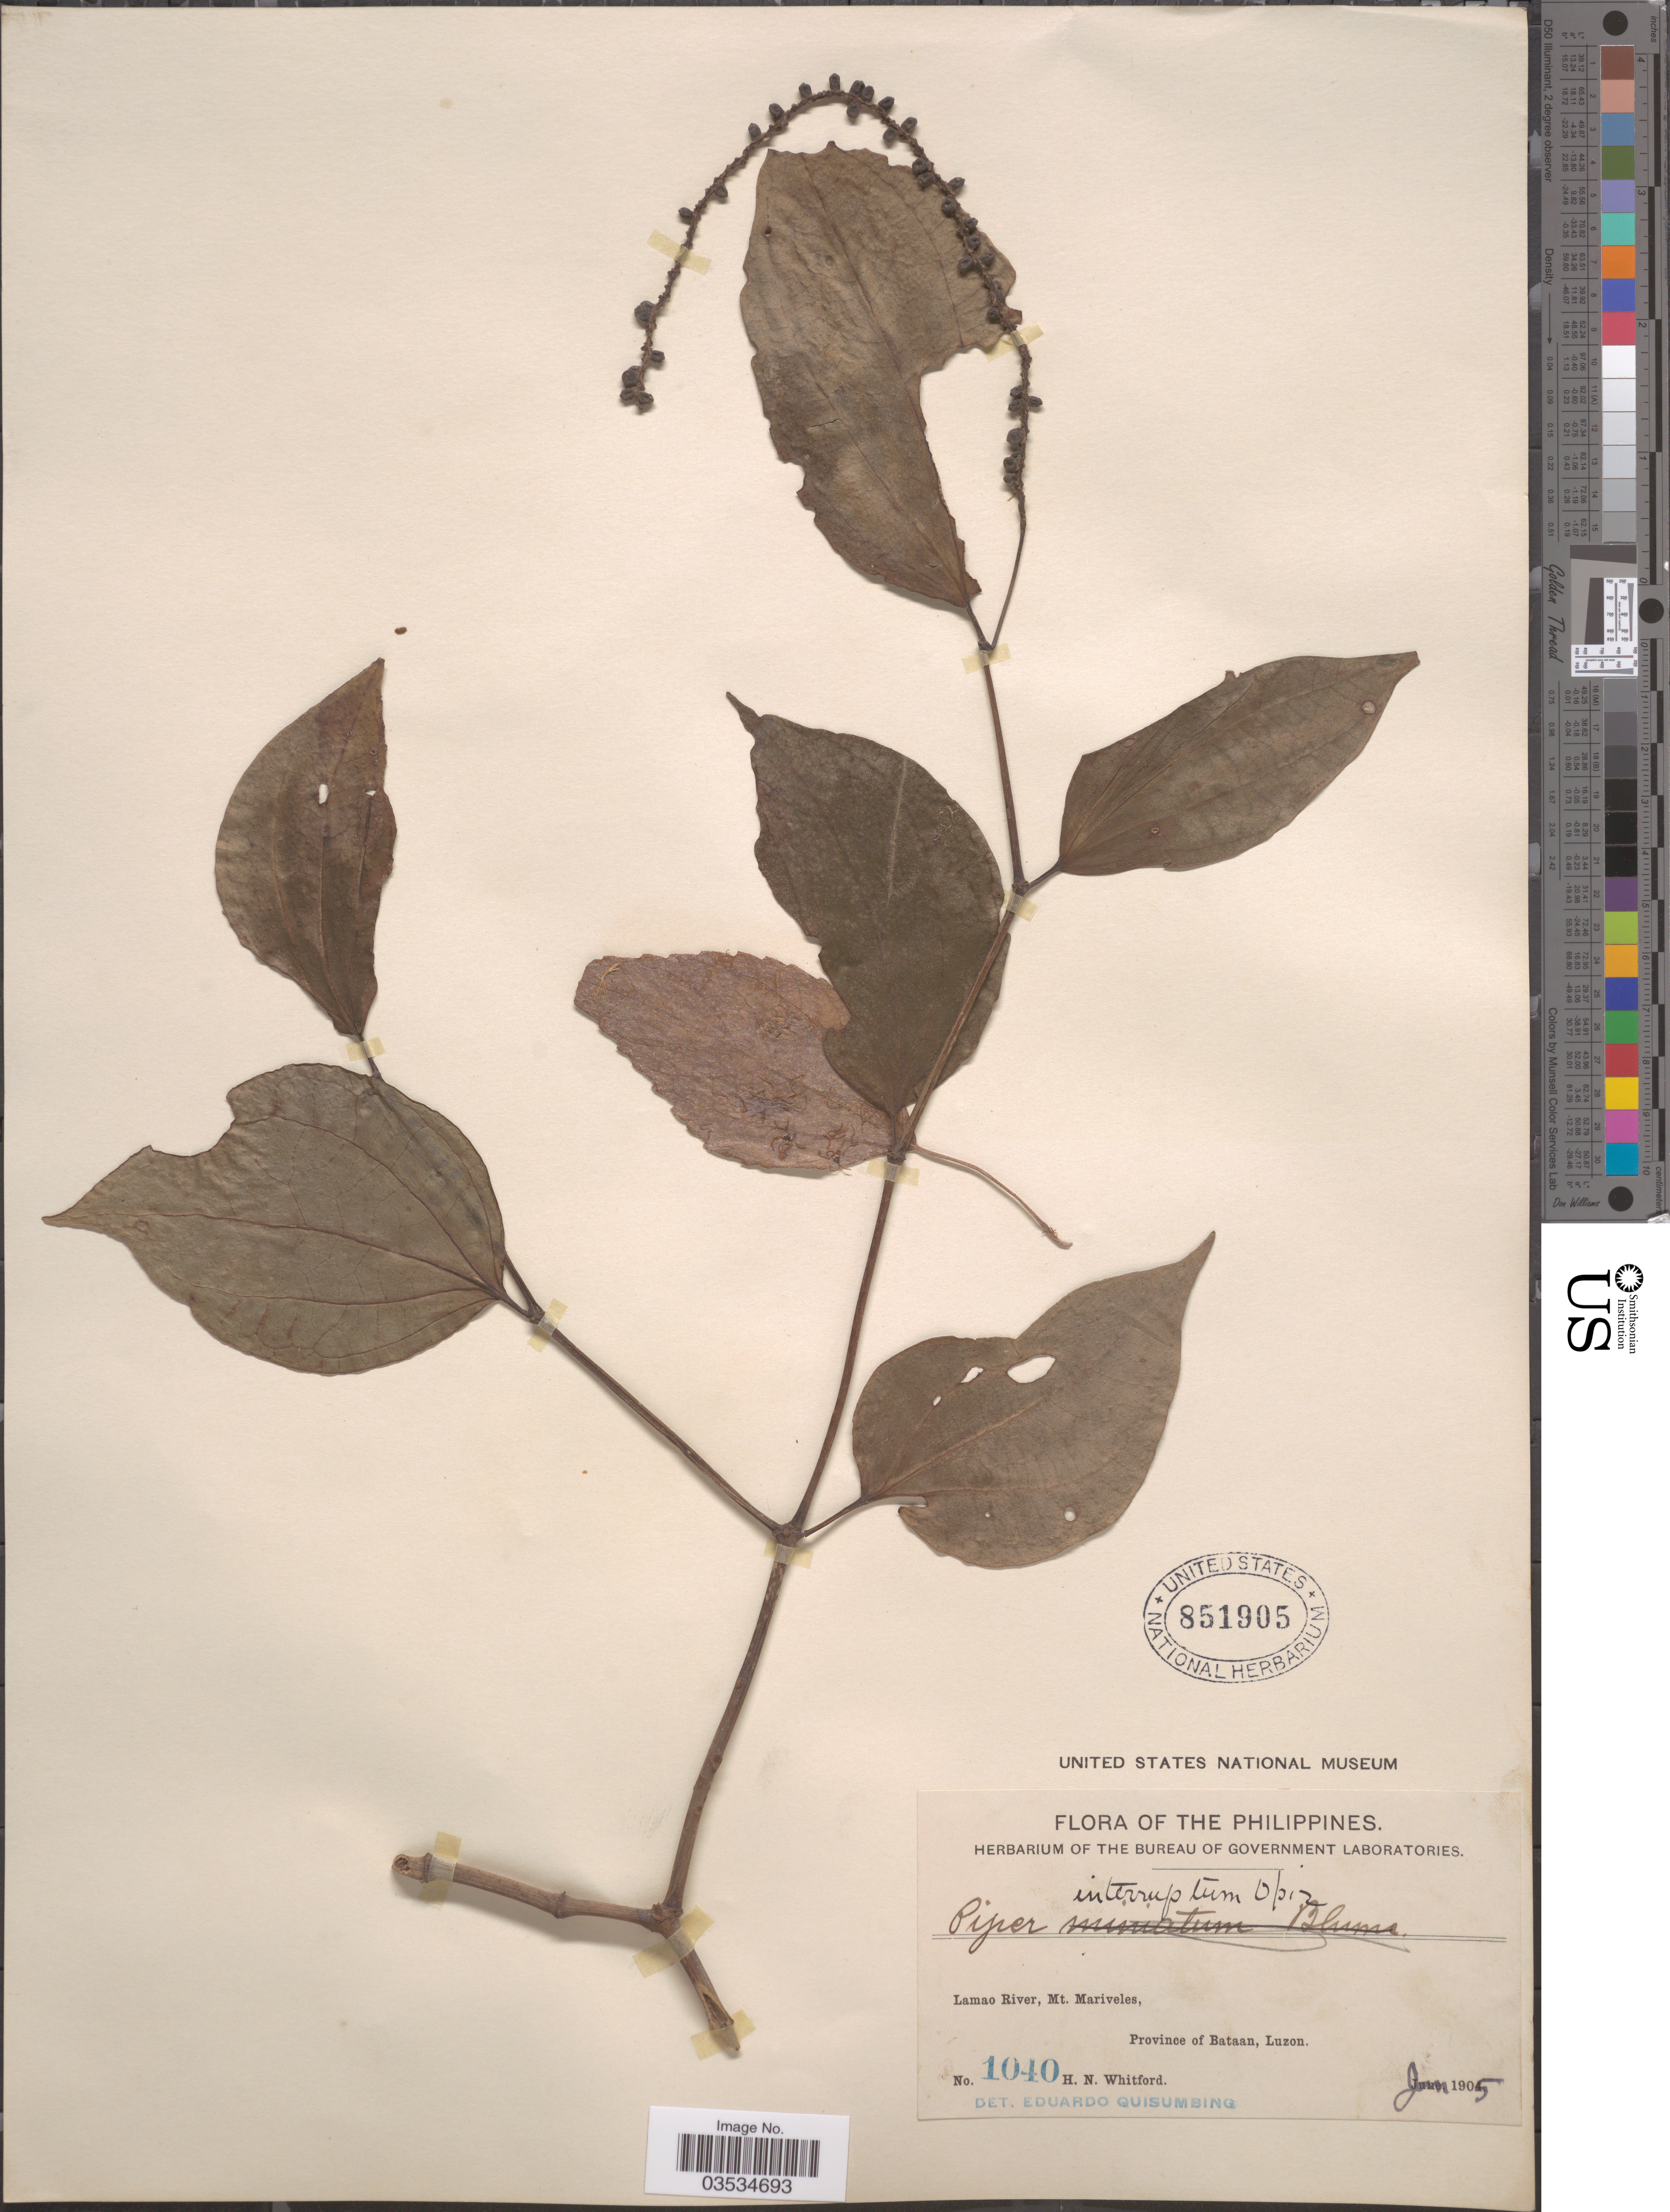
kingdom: Plantae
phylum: Tracheophyta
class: Magnoliopsida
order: Piperales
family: Piperaceae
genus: Piper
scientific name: Piper interruptum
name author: Opiz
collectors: H. N. Whitford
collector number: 1040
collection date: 1905-06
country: Philippines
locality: Lamao River, Mt. Mariveles, Province of Bataan, Luzon.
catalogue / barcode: US 851905